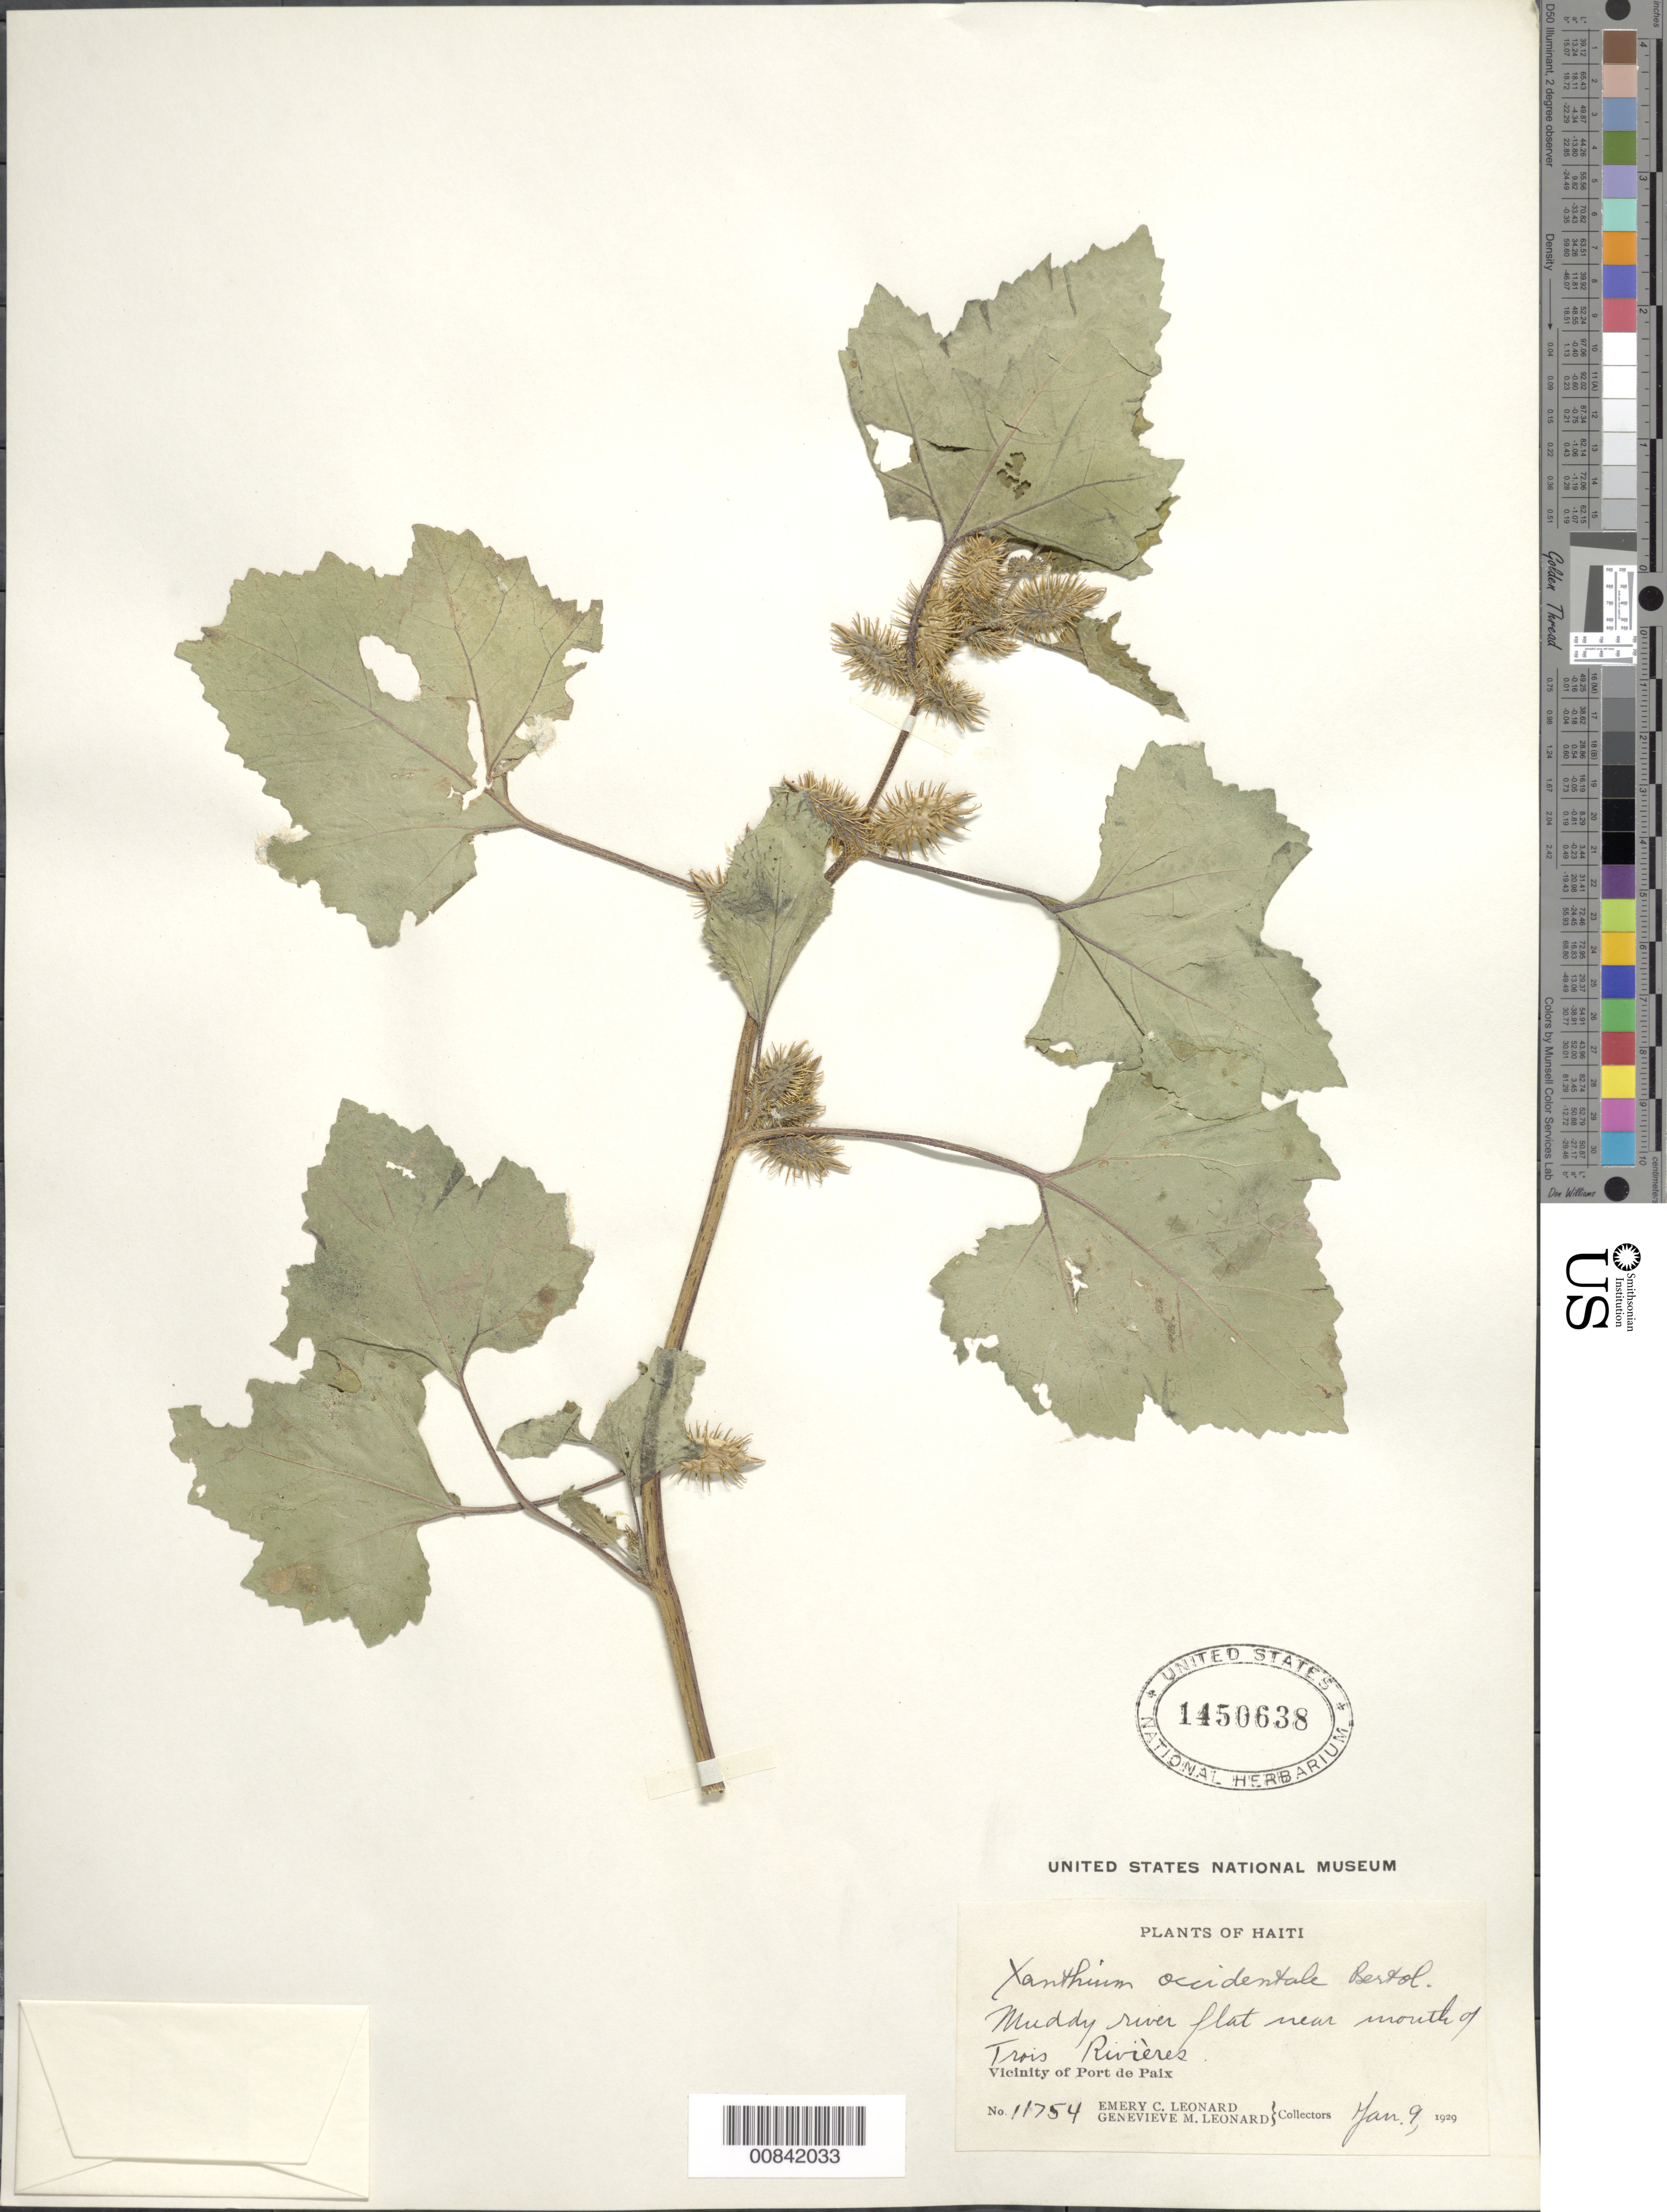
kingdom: Plantae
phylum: Tracheophyta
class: Magnoliopsida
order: Asterales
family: Asteraceae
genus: Xanthium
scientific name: Xanthium strumarium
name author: L.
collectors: E. C. Leonard & G. M. Leonard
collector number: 11754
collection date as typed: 09 Jan 1929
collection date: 1929-01-09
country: Haiti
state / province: Nord-Ouest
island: Hispaniola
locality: Vicinity of Port de Paix, near mouth of Trois Rivières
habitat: Muddy river flat near mouth of river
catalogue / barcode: US 1450638